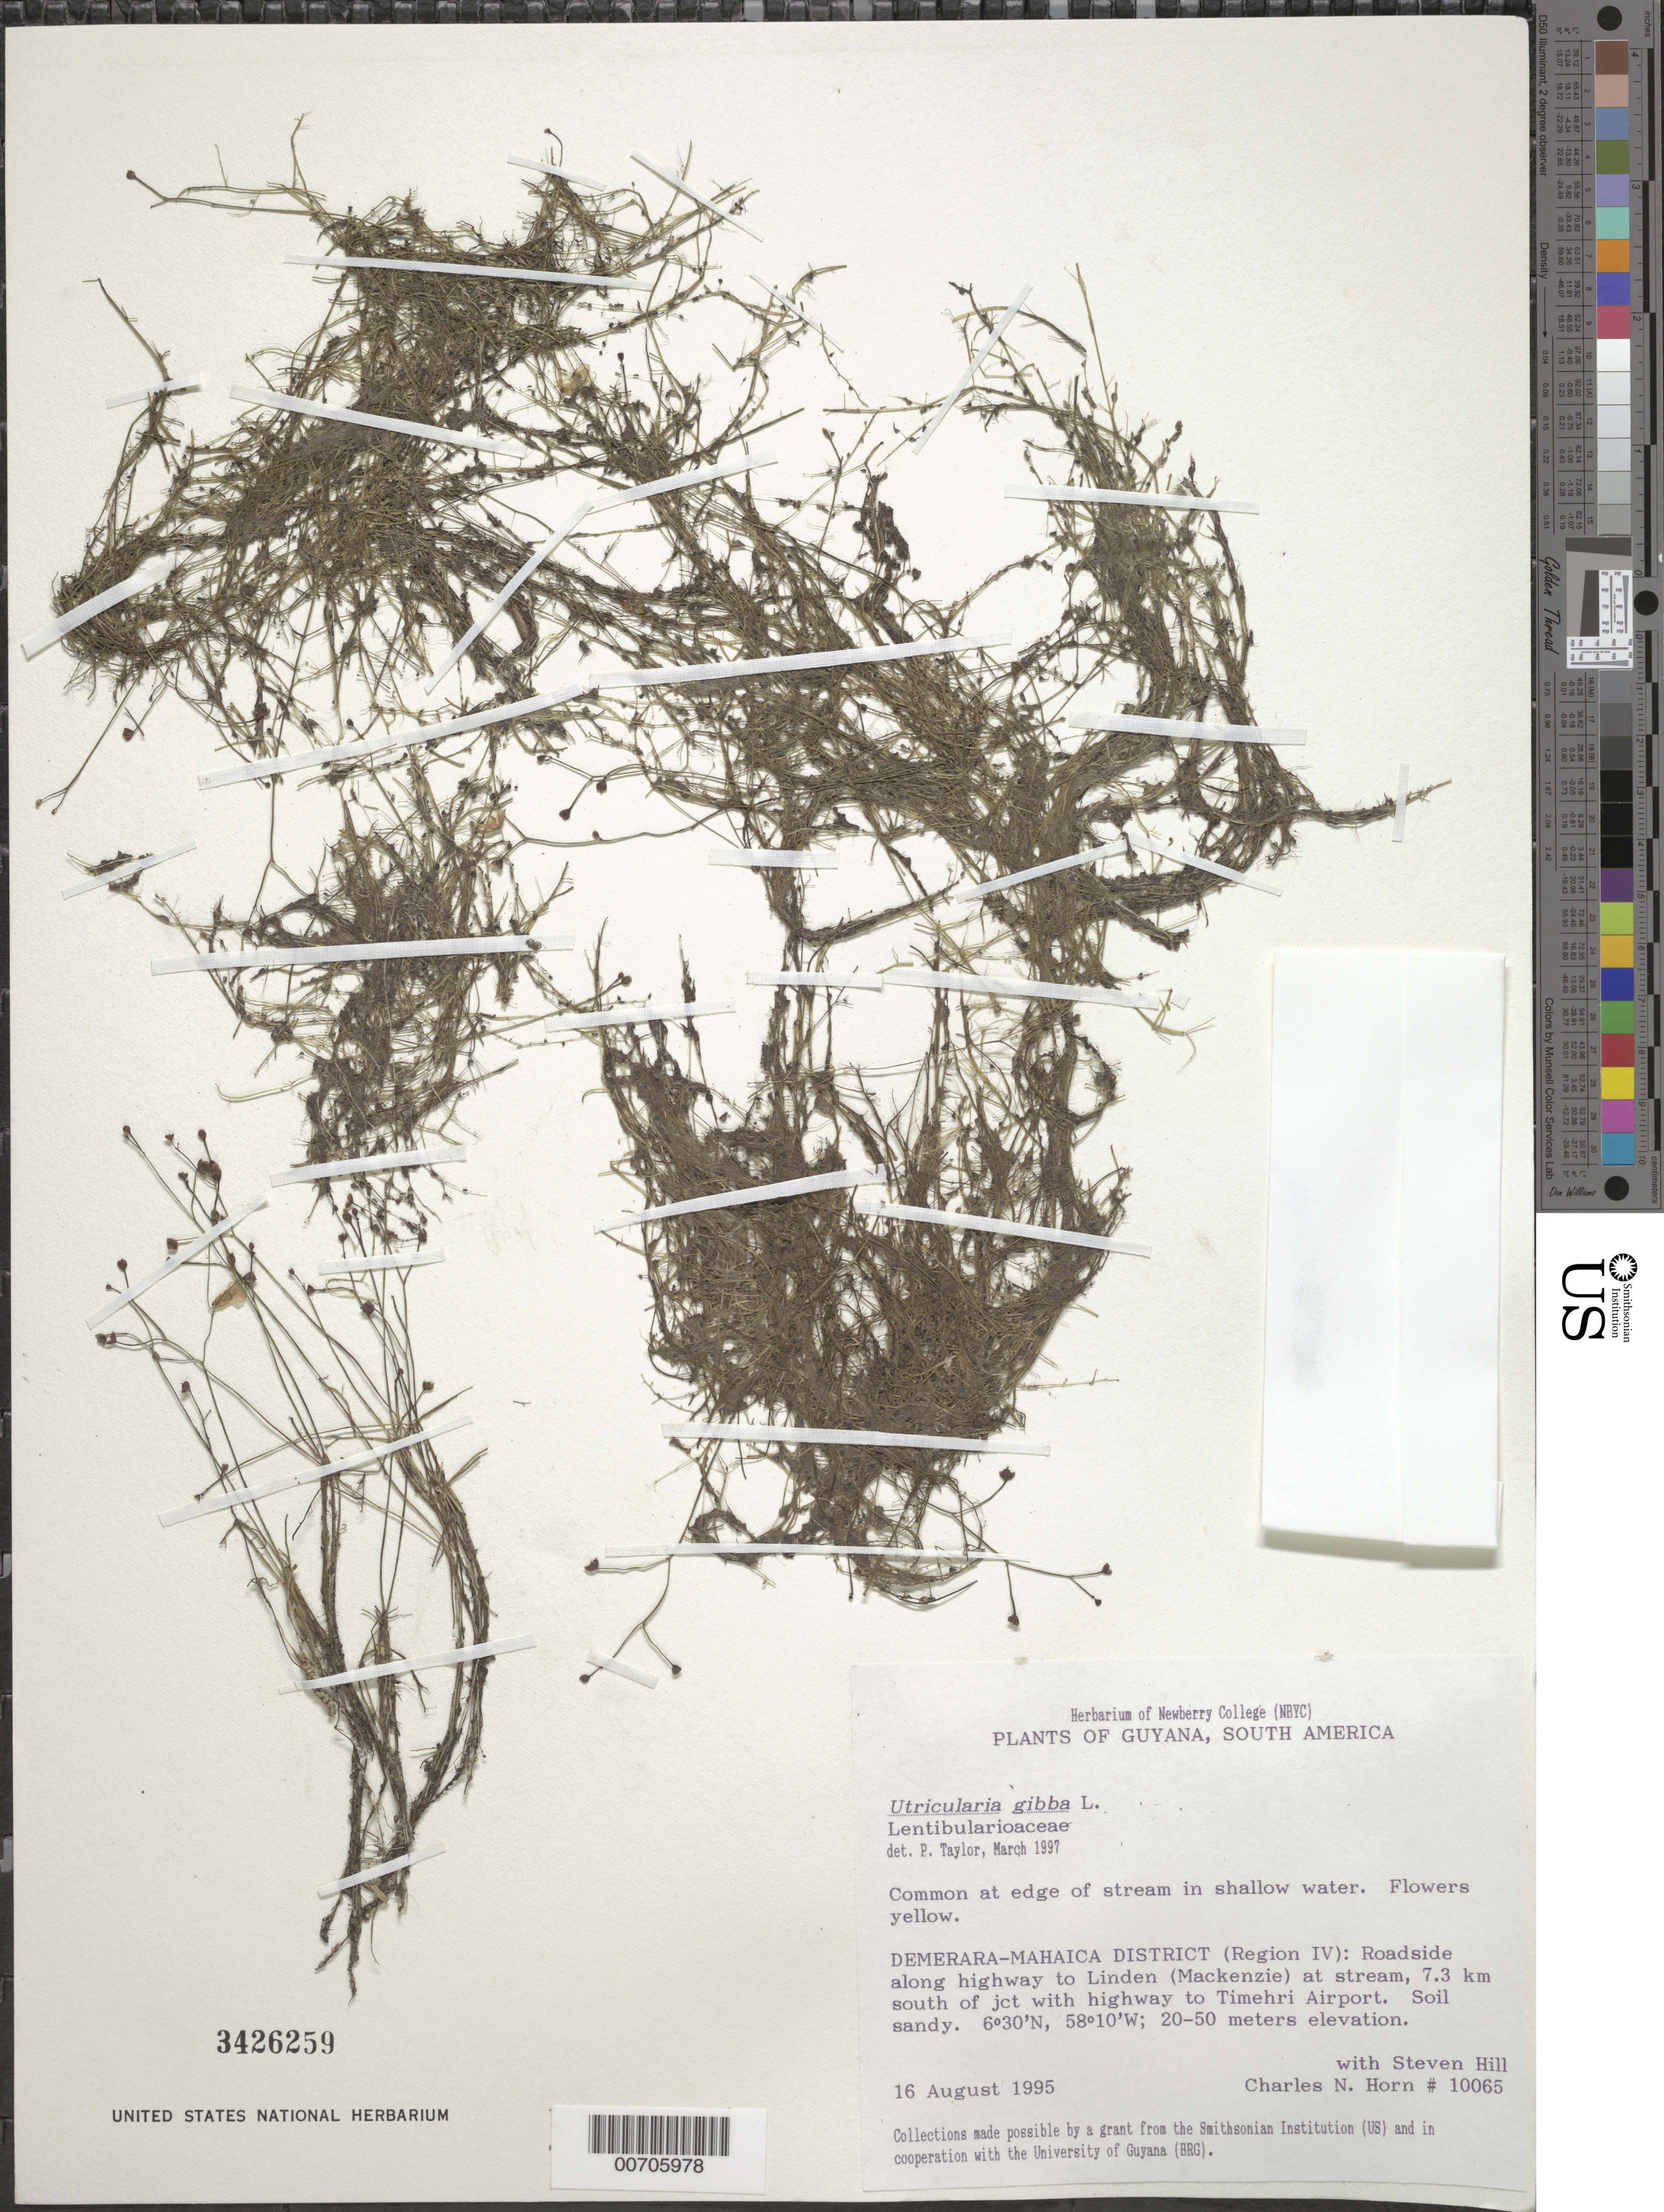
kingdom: Plantae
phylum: Tracheophyta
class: Magnoliopsida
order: Lamiales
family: Lentibulariaceae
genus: Utricularia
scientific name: Utricularia gibba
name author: L.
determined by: Taylor, P.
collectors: C. N. Horn & S. Hill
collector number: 10065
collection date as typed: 16-Aug-95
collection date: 1995-08-16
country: Guyana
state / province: Demerara-Mahaica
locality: Linden (Mackenzie) Hwy., 7.3 km S of juct. with hwy to Timehri Airport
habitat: Edge of stream in shallow water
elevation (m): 20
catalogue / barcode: US 3426259